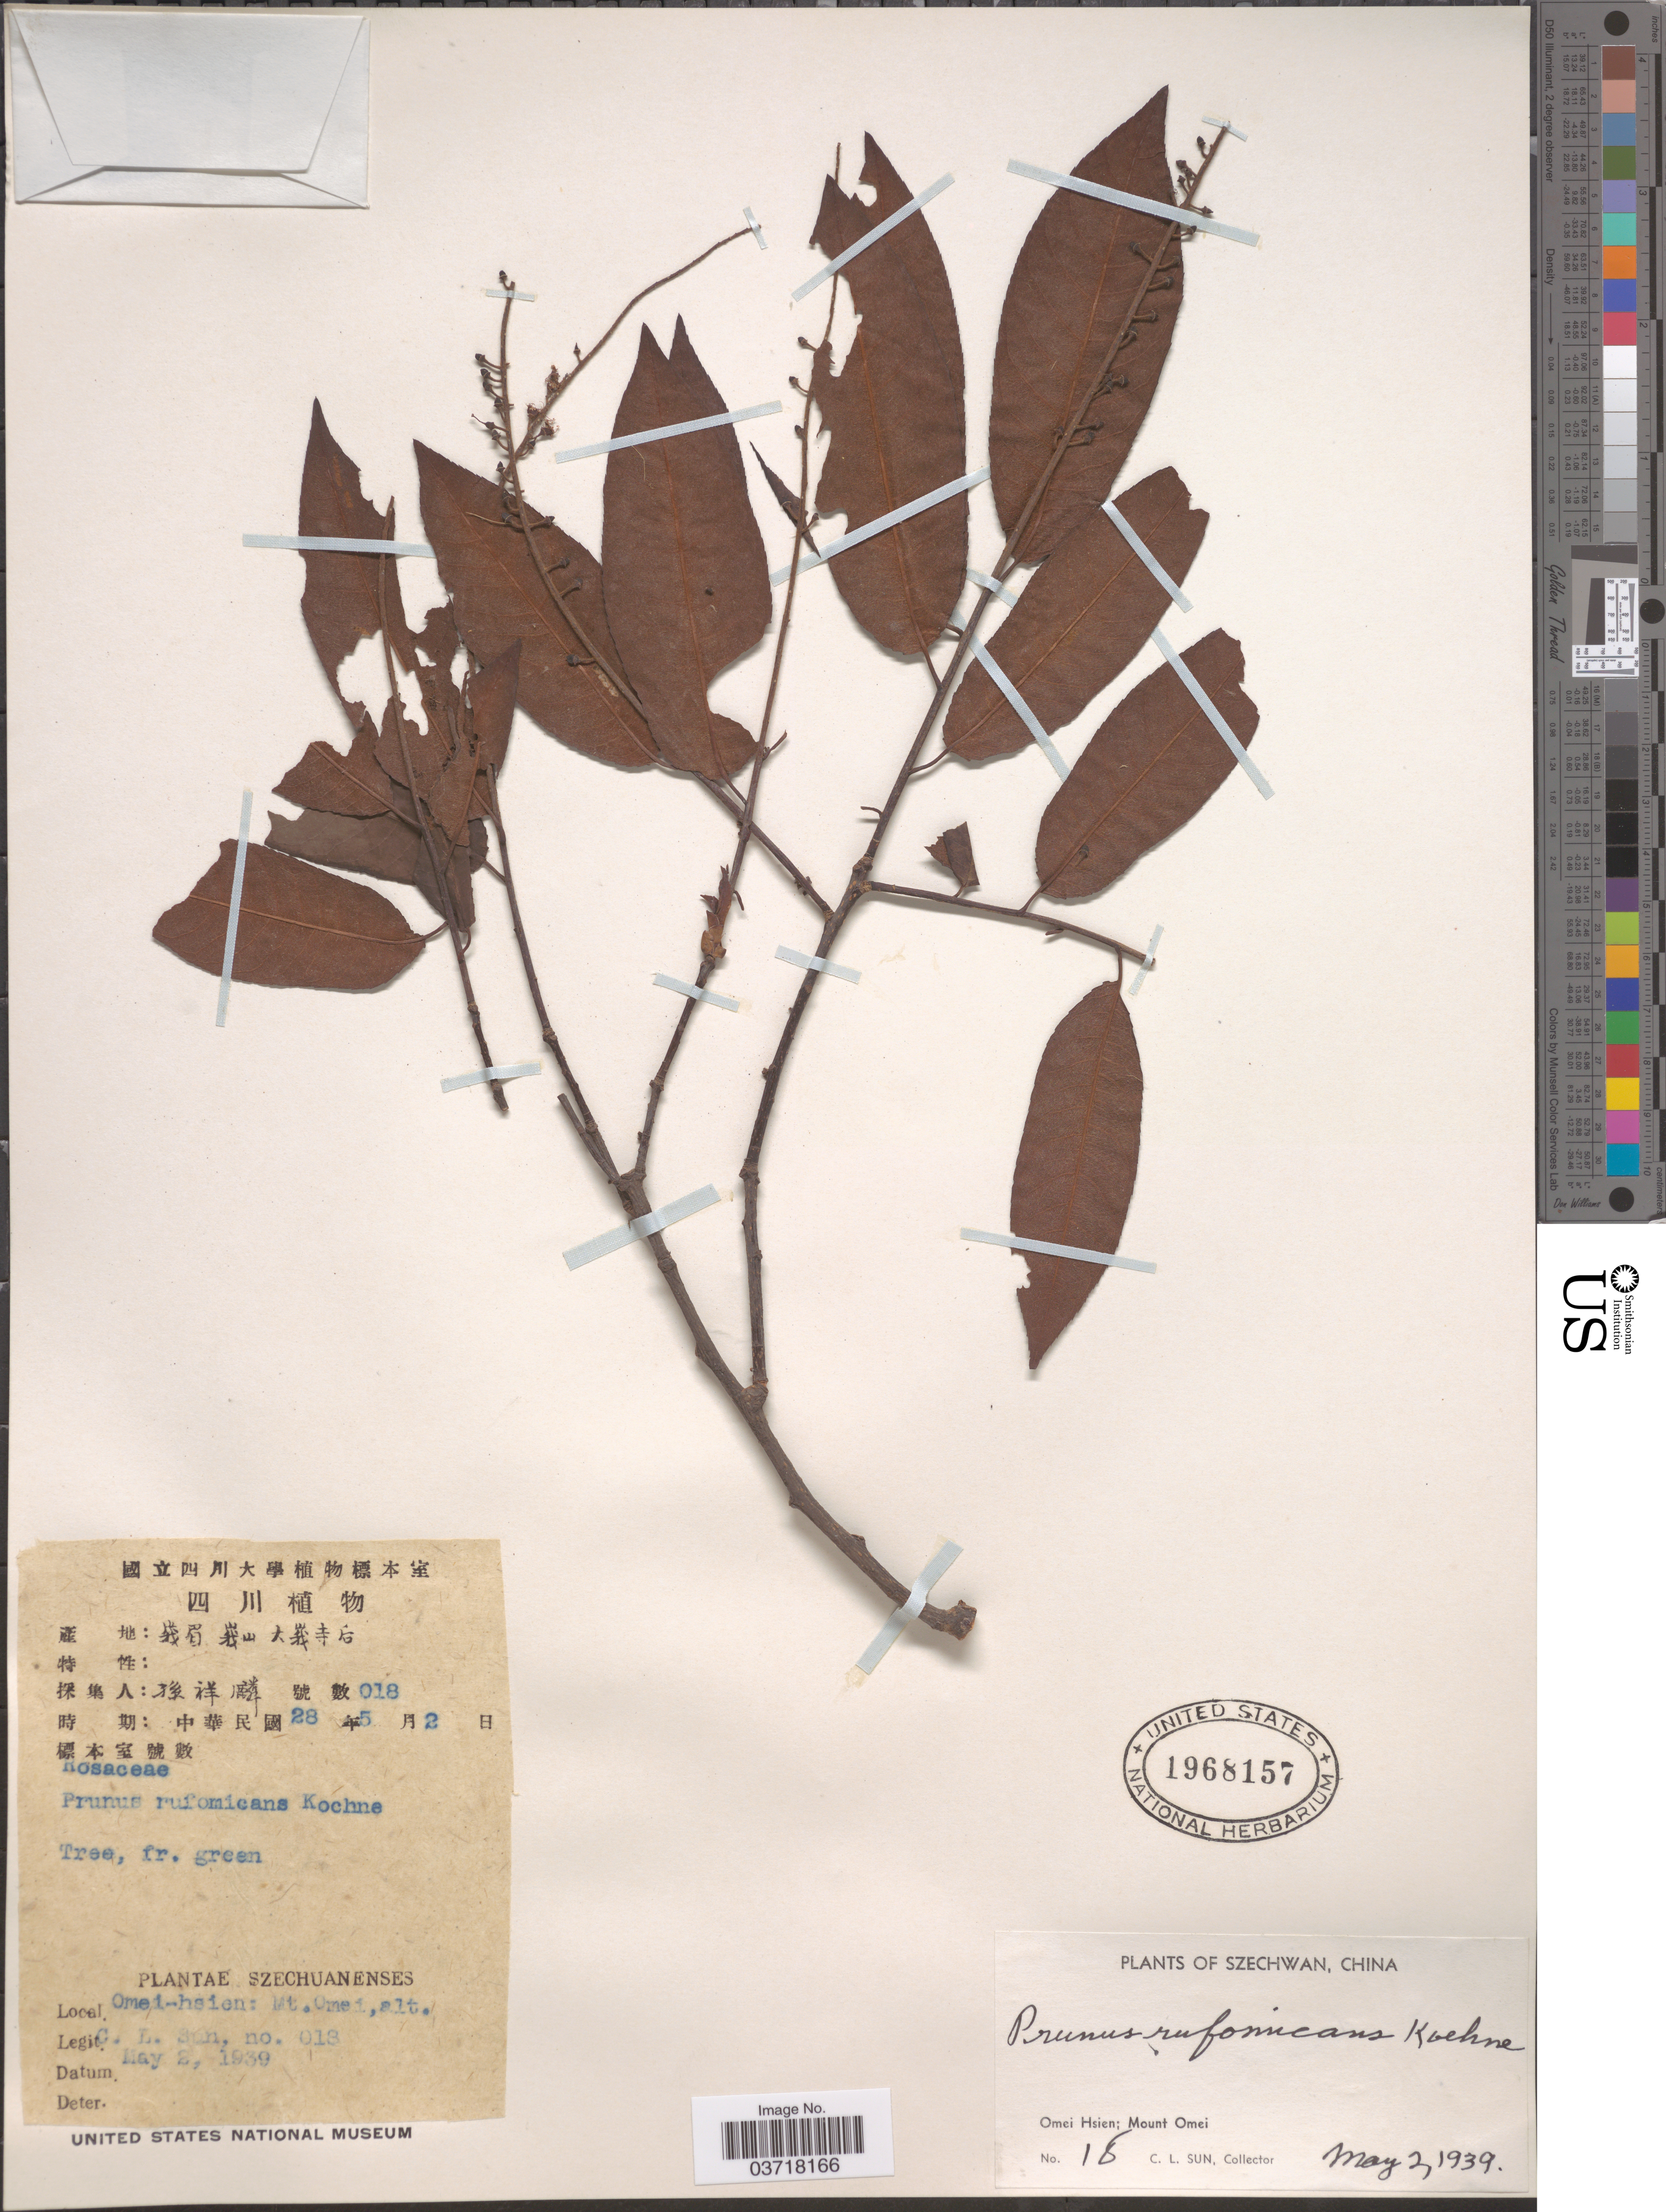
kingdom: Plantae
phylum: Tracheophyta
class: Magnoliopsida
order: Rosales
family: Rosaceae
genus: Prunus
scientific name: Prunus rufomicans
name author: Koehne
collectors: C. Sun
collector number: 18*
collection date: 1939-05-02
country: China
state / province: Sichuan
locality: Szechwan. Omei Hsien; Mount Omei.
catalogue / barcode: US 1968157